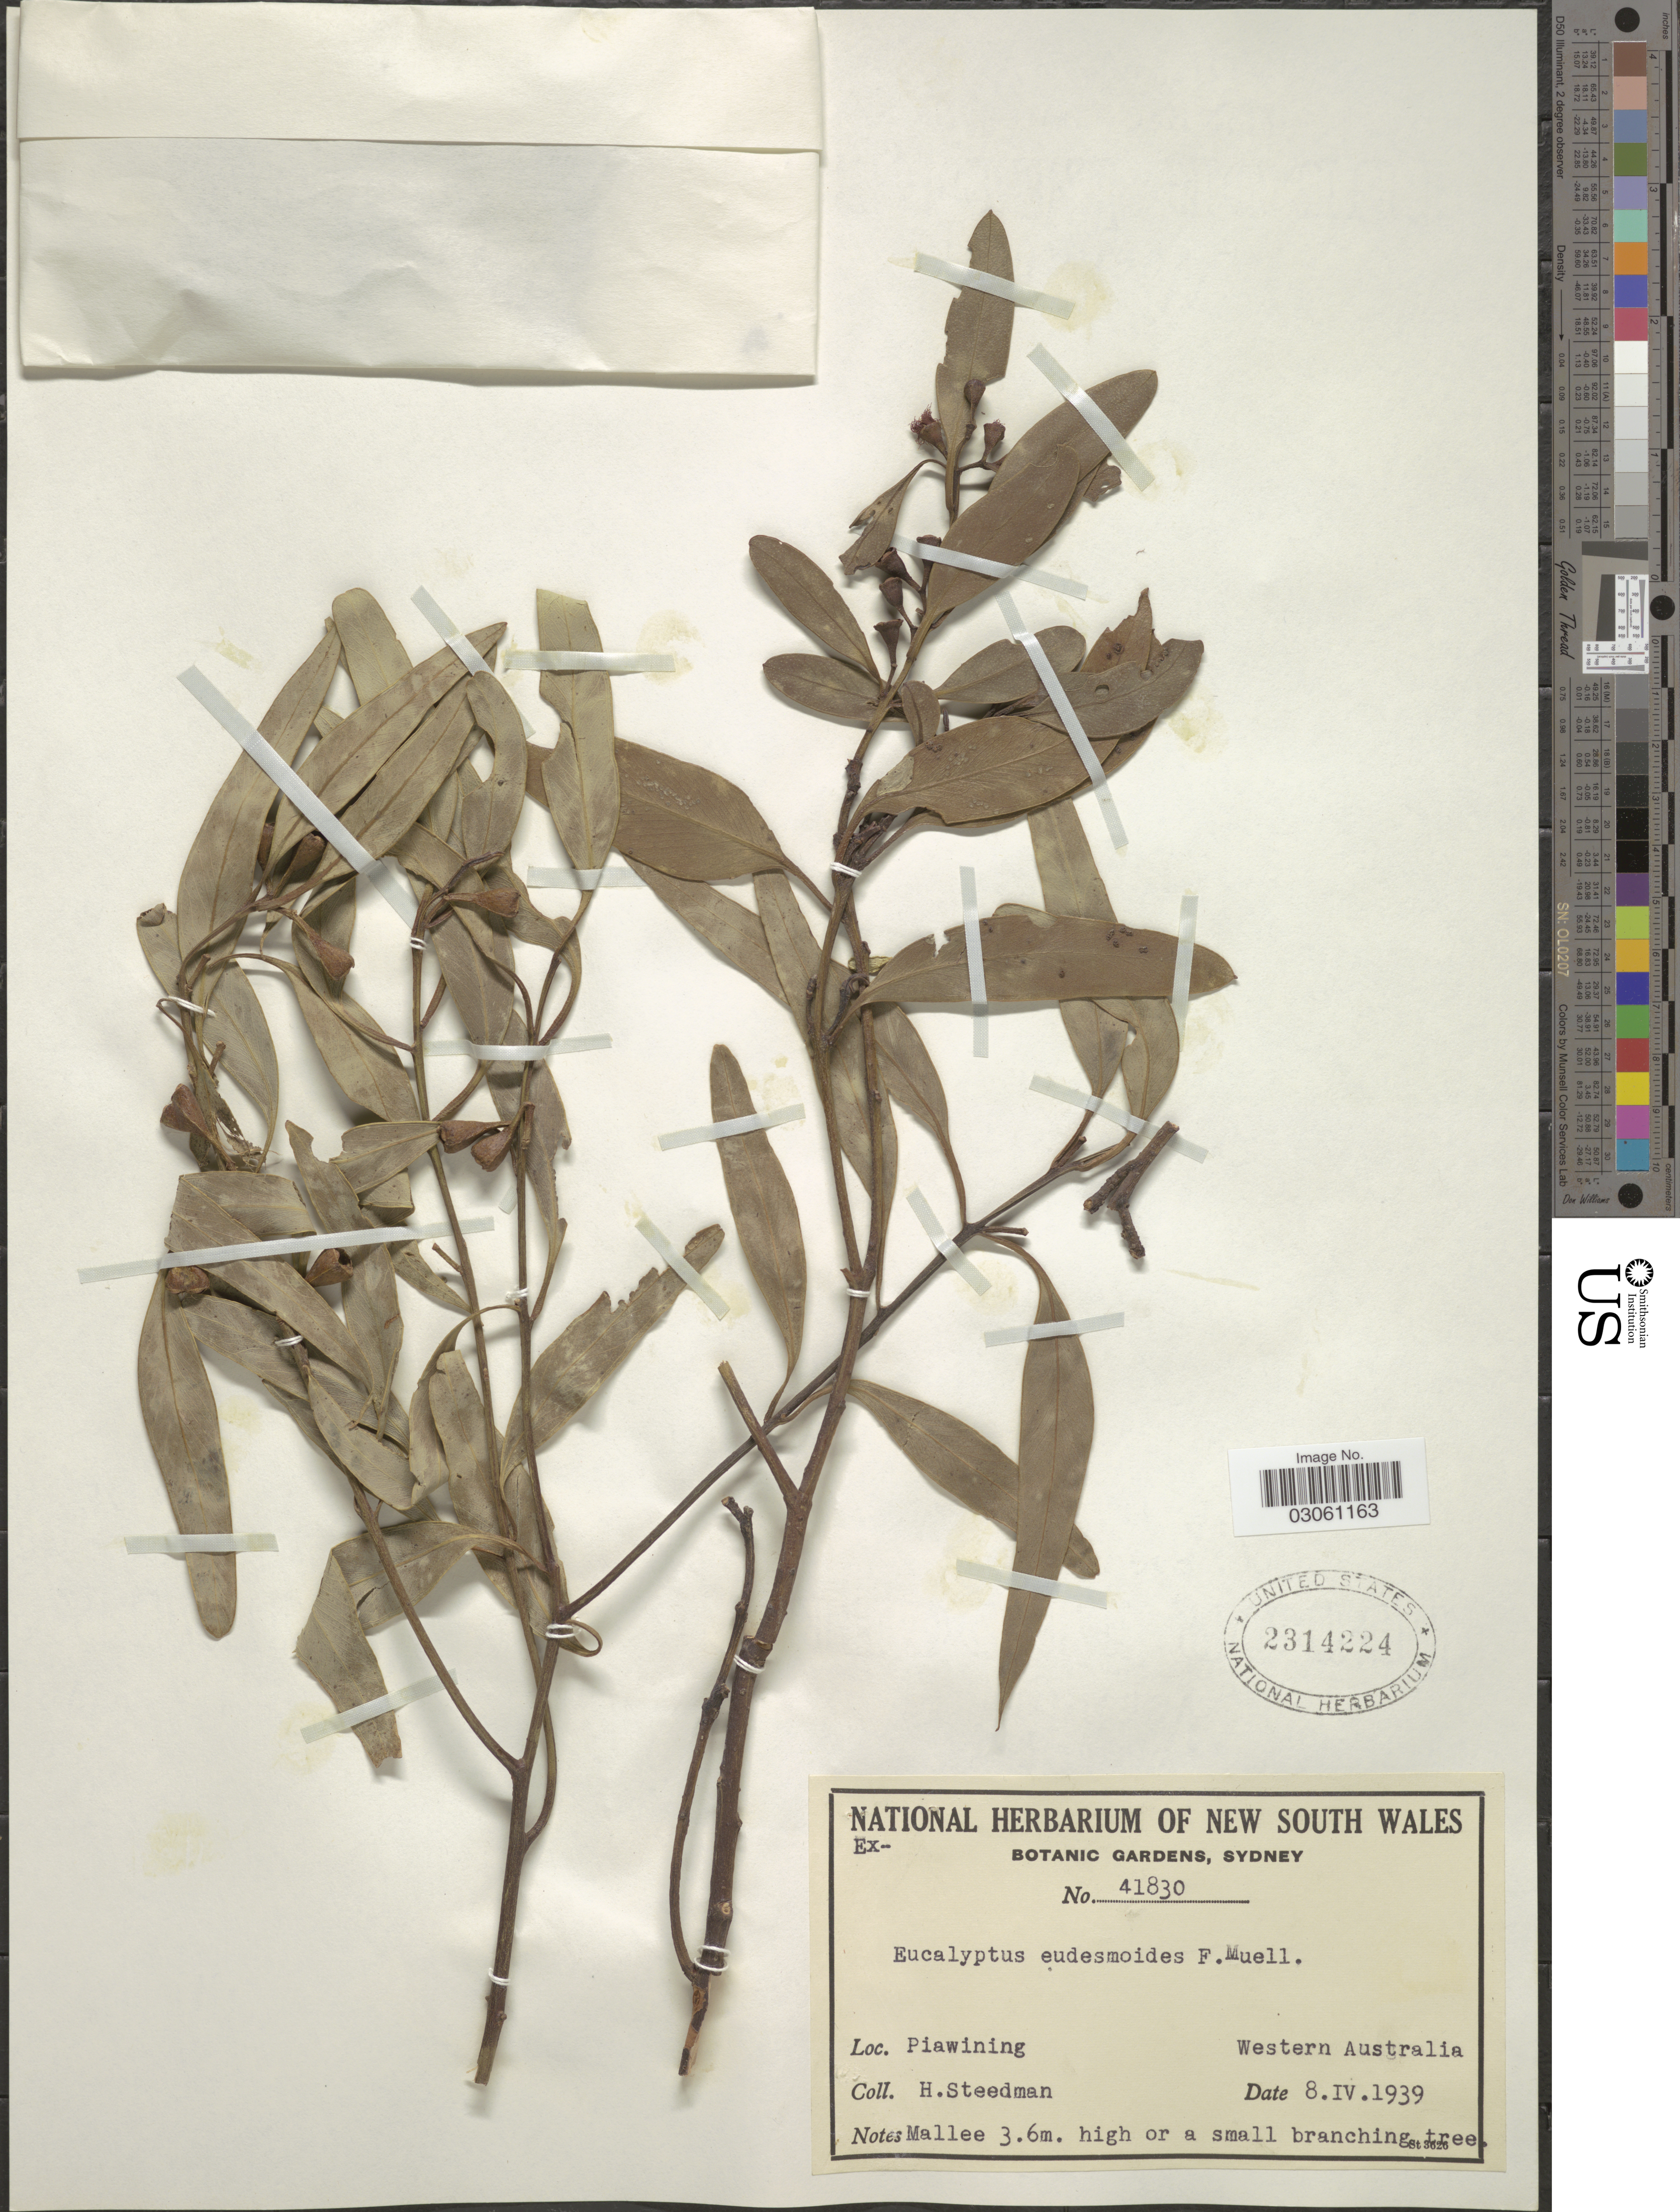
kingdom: Plantae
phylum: Tracheophyta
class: Magnoliopsida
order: Myrtales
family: Myrtaceae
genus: Eucalyptus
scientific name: Eucalyptus eudesmioides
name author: F. Muell.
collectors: H. Steedman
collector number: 41830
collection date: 1939-04-08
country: Australia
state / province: Western Australia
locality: Piawining.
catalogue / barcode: US 2314224